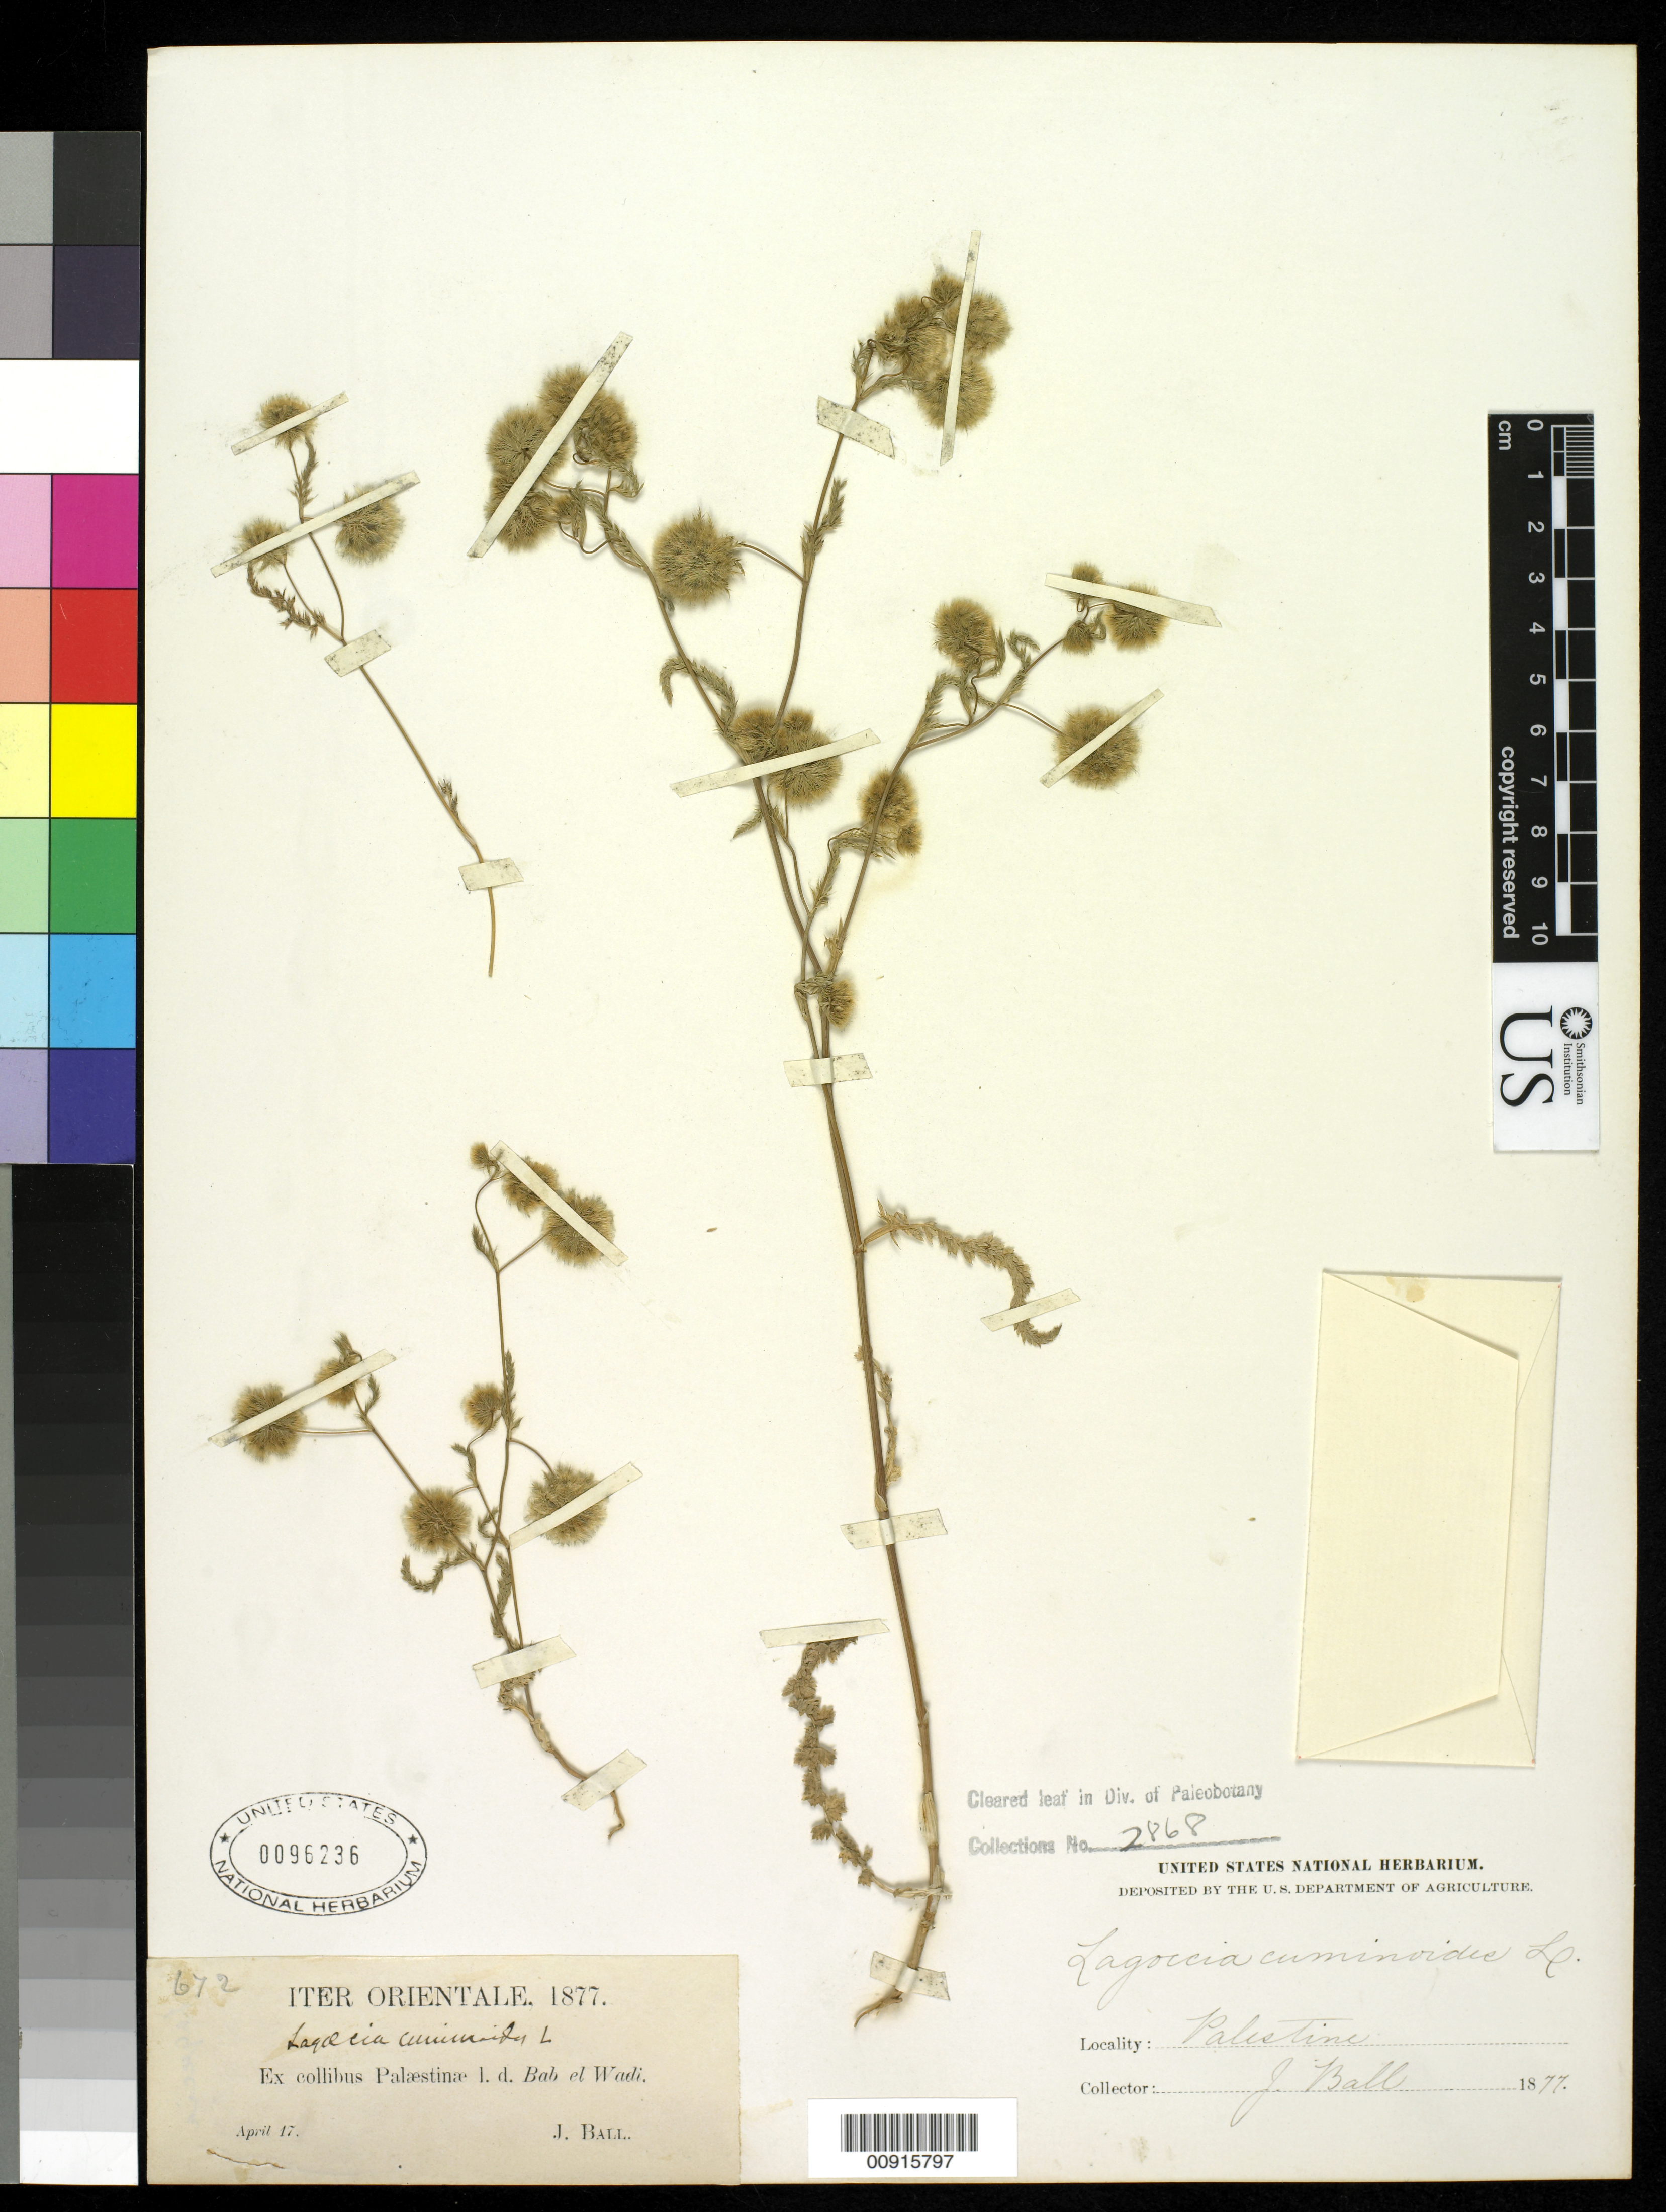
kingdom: Plantae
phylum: Tracheophyta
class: Magnoliopsida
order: Apiales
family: Apiaceae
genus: Lagoecia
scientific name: Lagoecia cuminoides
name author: L.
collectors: J. Ball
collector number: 672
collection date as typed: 17 Apr 1877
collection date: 1877-04-17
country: Israel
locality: Ex collibus Palestinae l.d. Bab el Wadi.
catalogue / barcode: US 96236